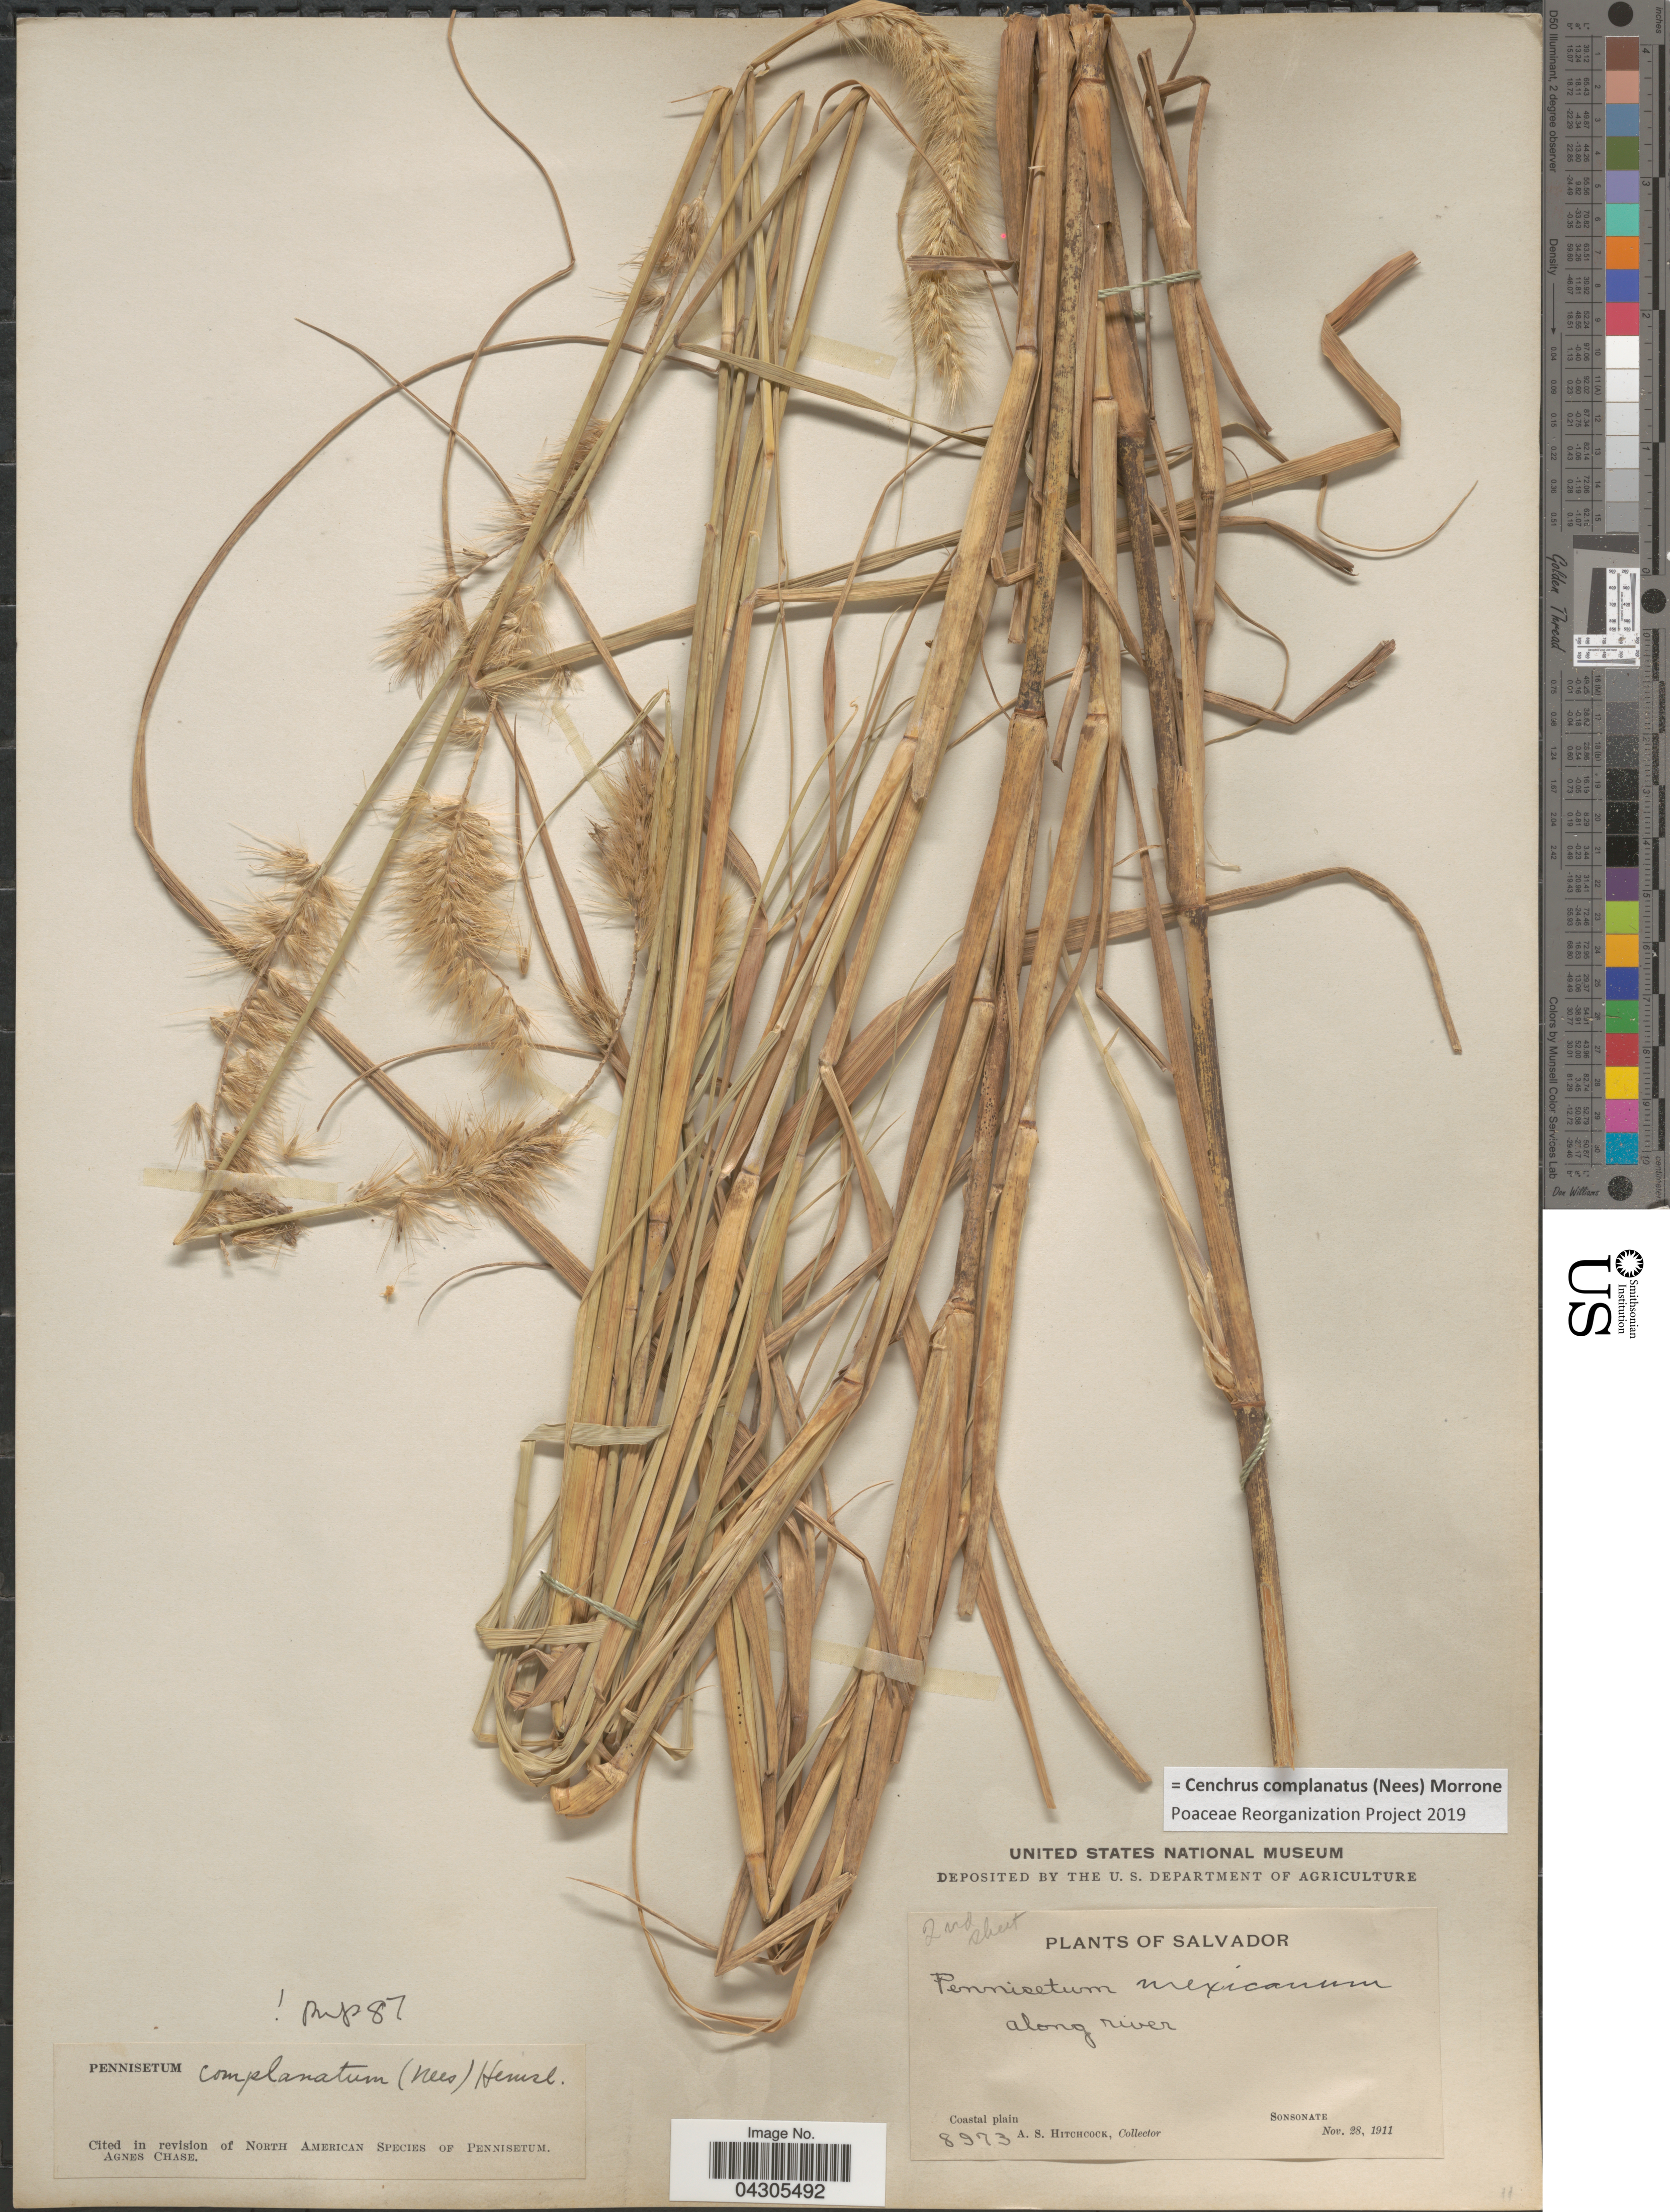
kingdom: Plantae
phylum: Tracheophyta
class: Liliopsida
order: Poales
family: Poaceae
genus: Cenchrus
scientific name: Cenchrus complanatus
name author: (Nees) Morrone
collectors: A. S. Hitchcock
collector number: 8973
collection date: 1911-11-28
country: El Salvador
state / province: Sonsonate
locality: Along river. Coastal plain.